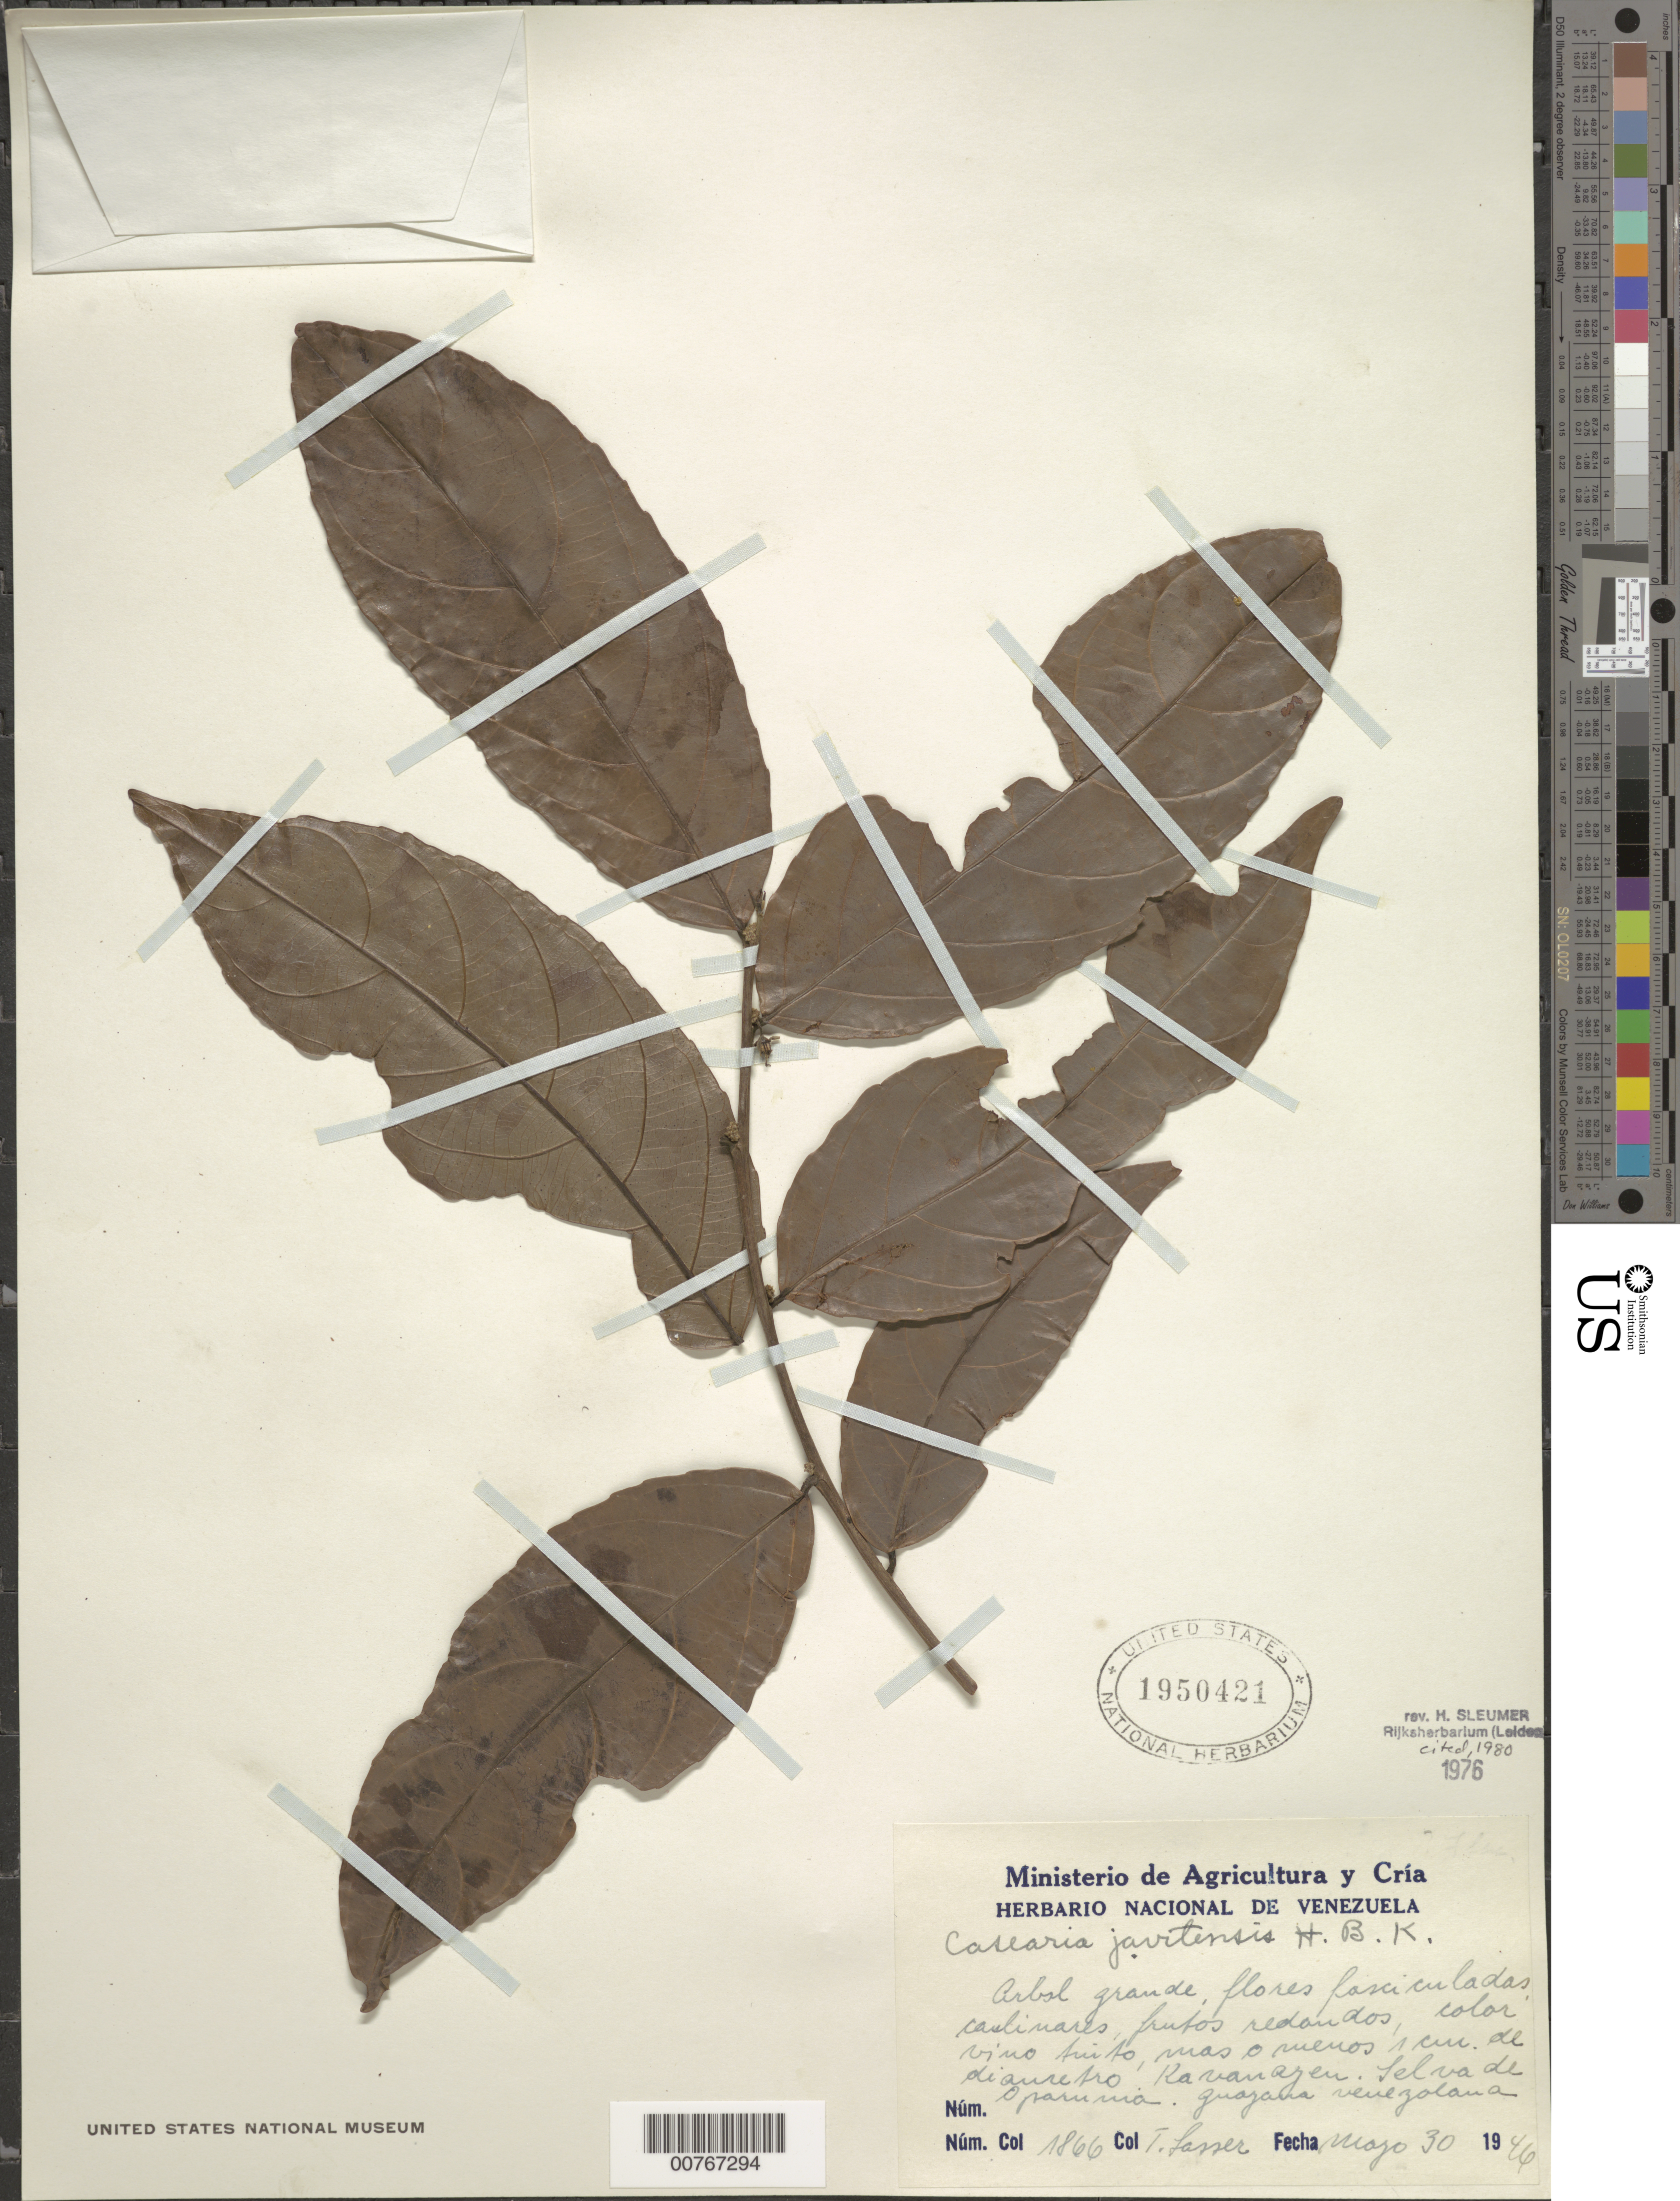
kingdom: Plantae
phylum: Tracheophyta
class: Magnoliopsida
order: Malpighiales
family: Salicaceae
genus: Piparea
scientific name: Piparea multiflora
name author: C.F. Gaertn.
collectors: T. Lasser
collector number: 1866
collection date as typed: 30-May-46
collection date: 1946-05-30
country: Venezuela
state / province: Bolívar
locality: Kavanayén, Selva de Oparumá, Guayana Venezolana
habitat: Forest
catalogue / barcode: US 1950421